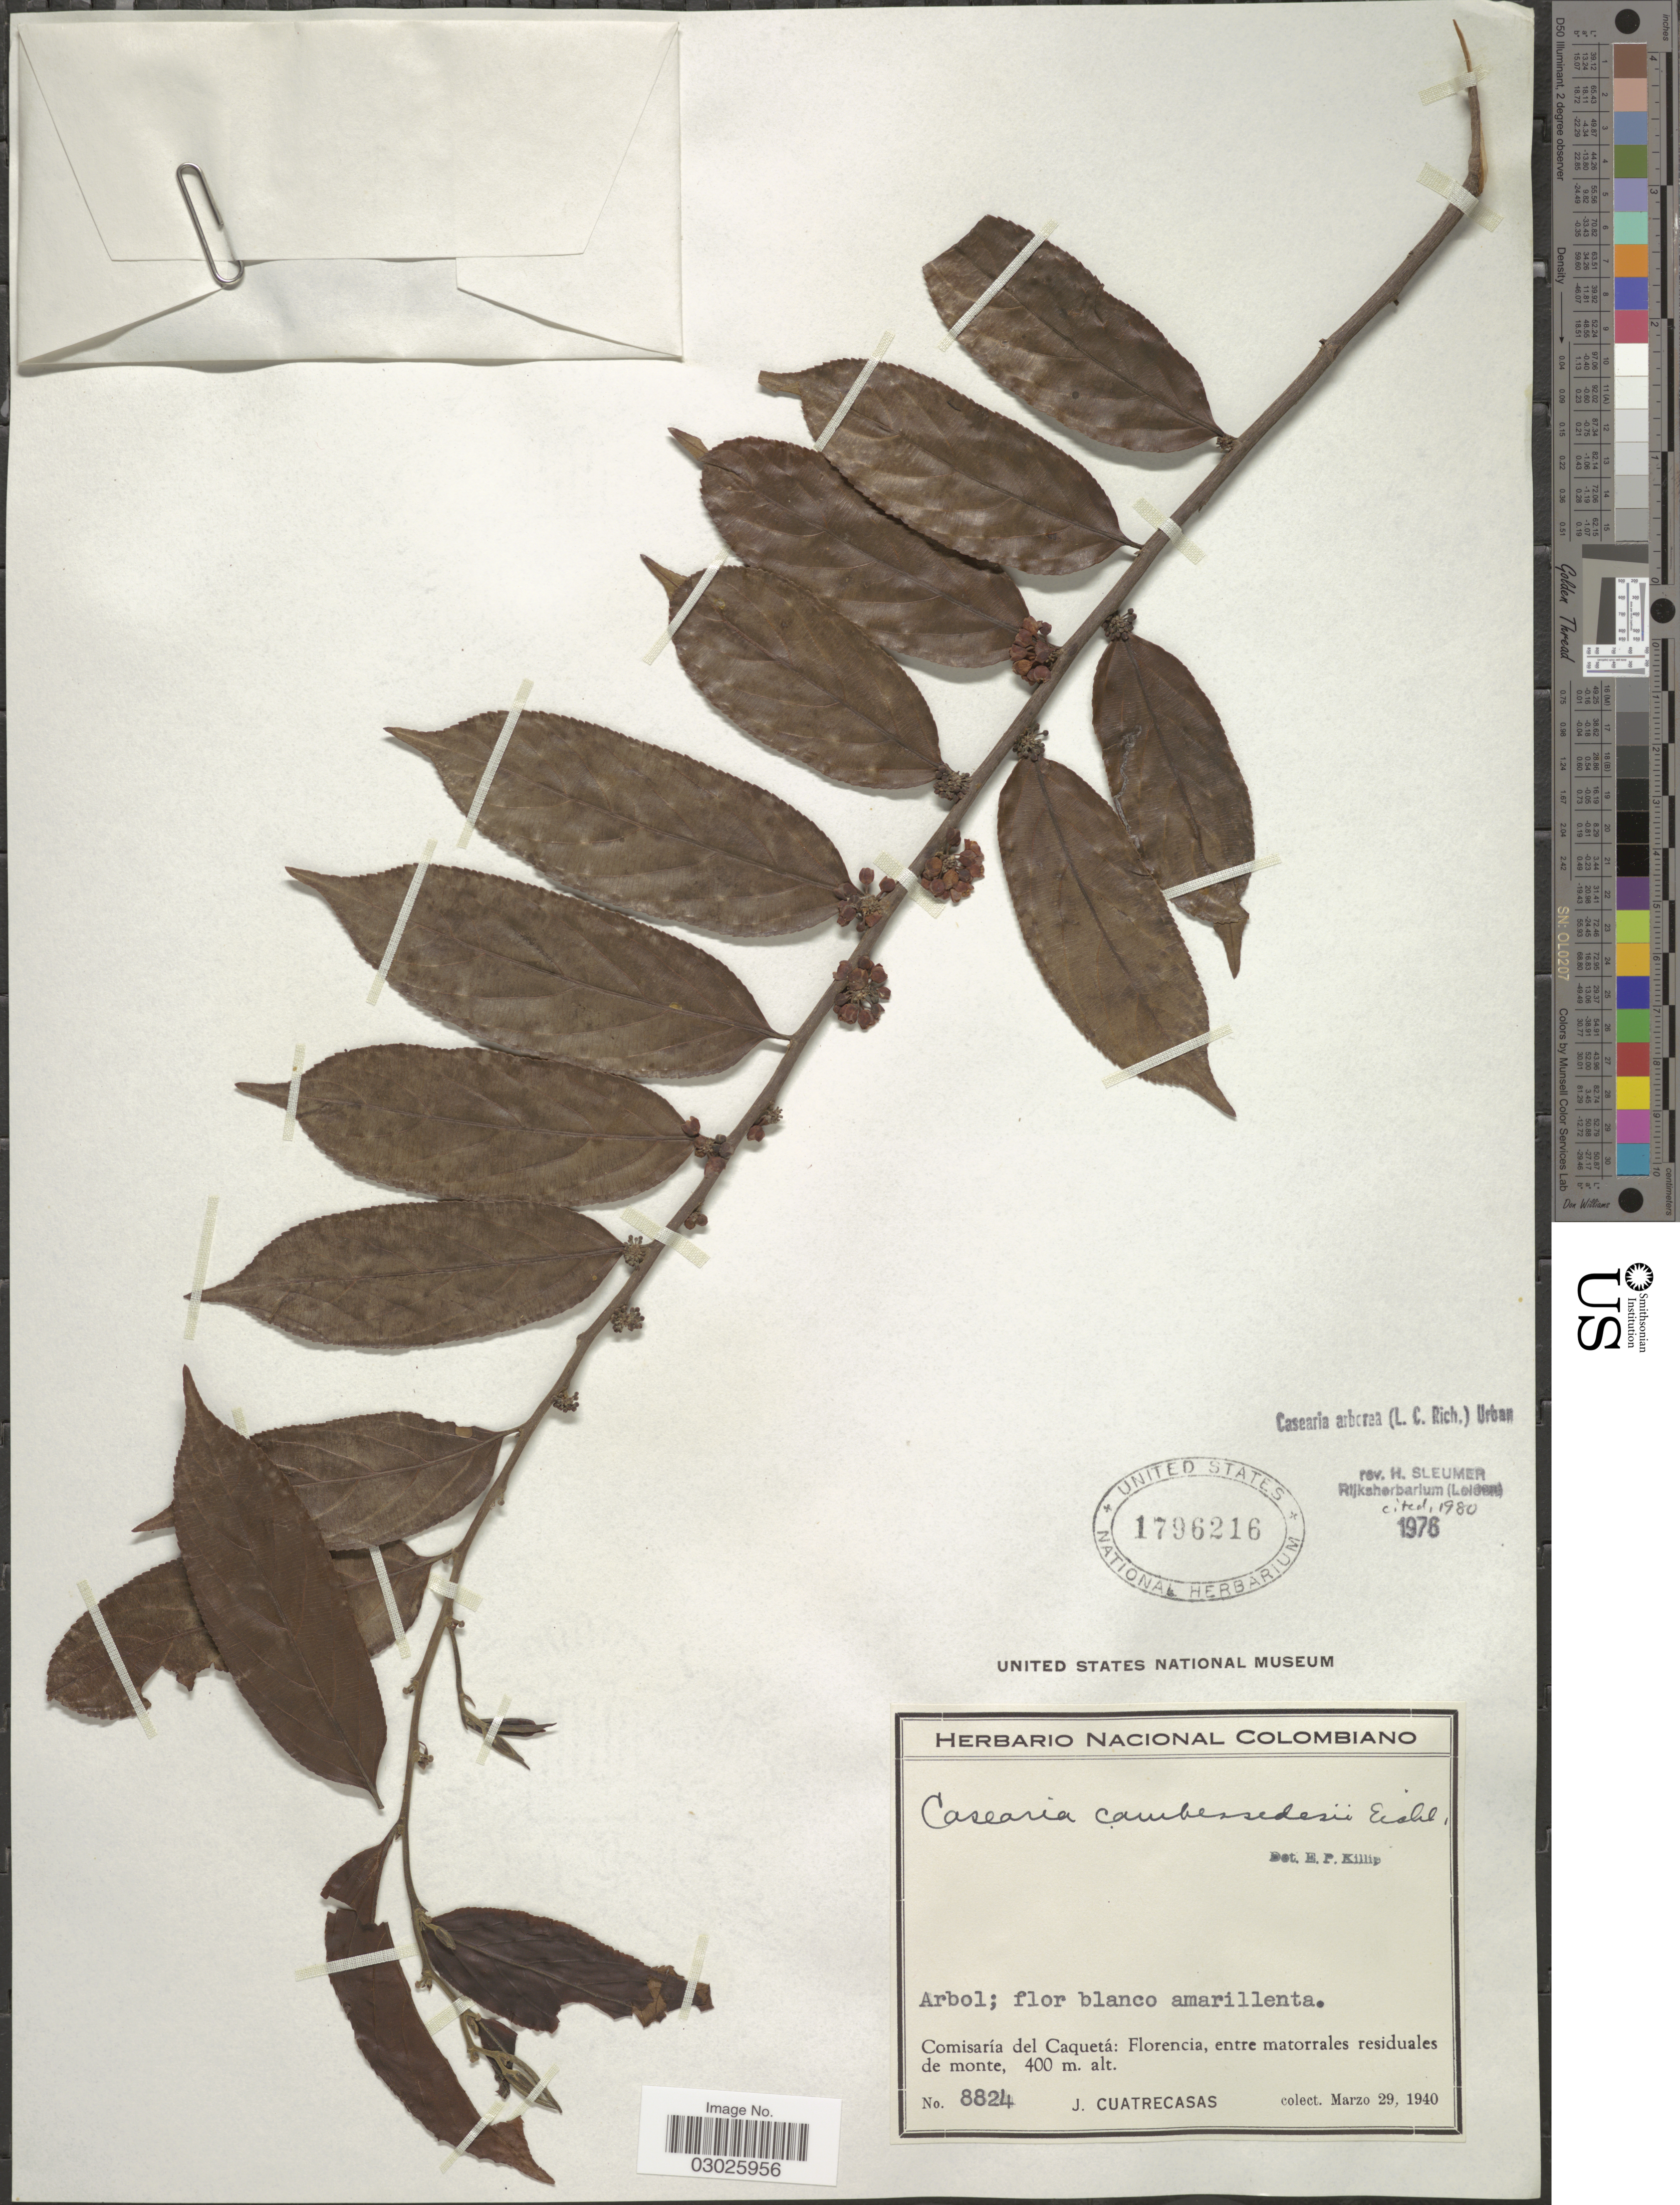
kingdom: Plantae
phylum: Tracheophyta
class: Magnoliopsida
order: Malpighiales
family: Salicaceae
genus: Casearia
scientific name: Casearia arborea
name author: (Rich.) Urb.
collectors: J. Cuatrecasas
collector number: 8824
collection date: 1940-03-29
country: Colombia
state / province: Caquetá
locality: Comisaría del Caquetá: Florencia, entre matorrales residuales de monte.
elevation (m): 400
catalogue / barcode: US 1796216